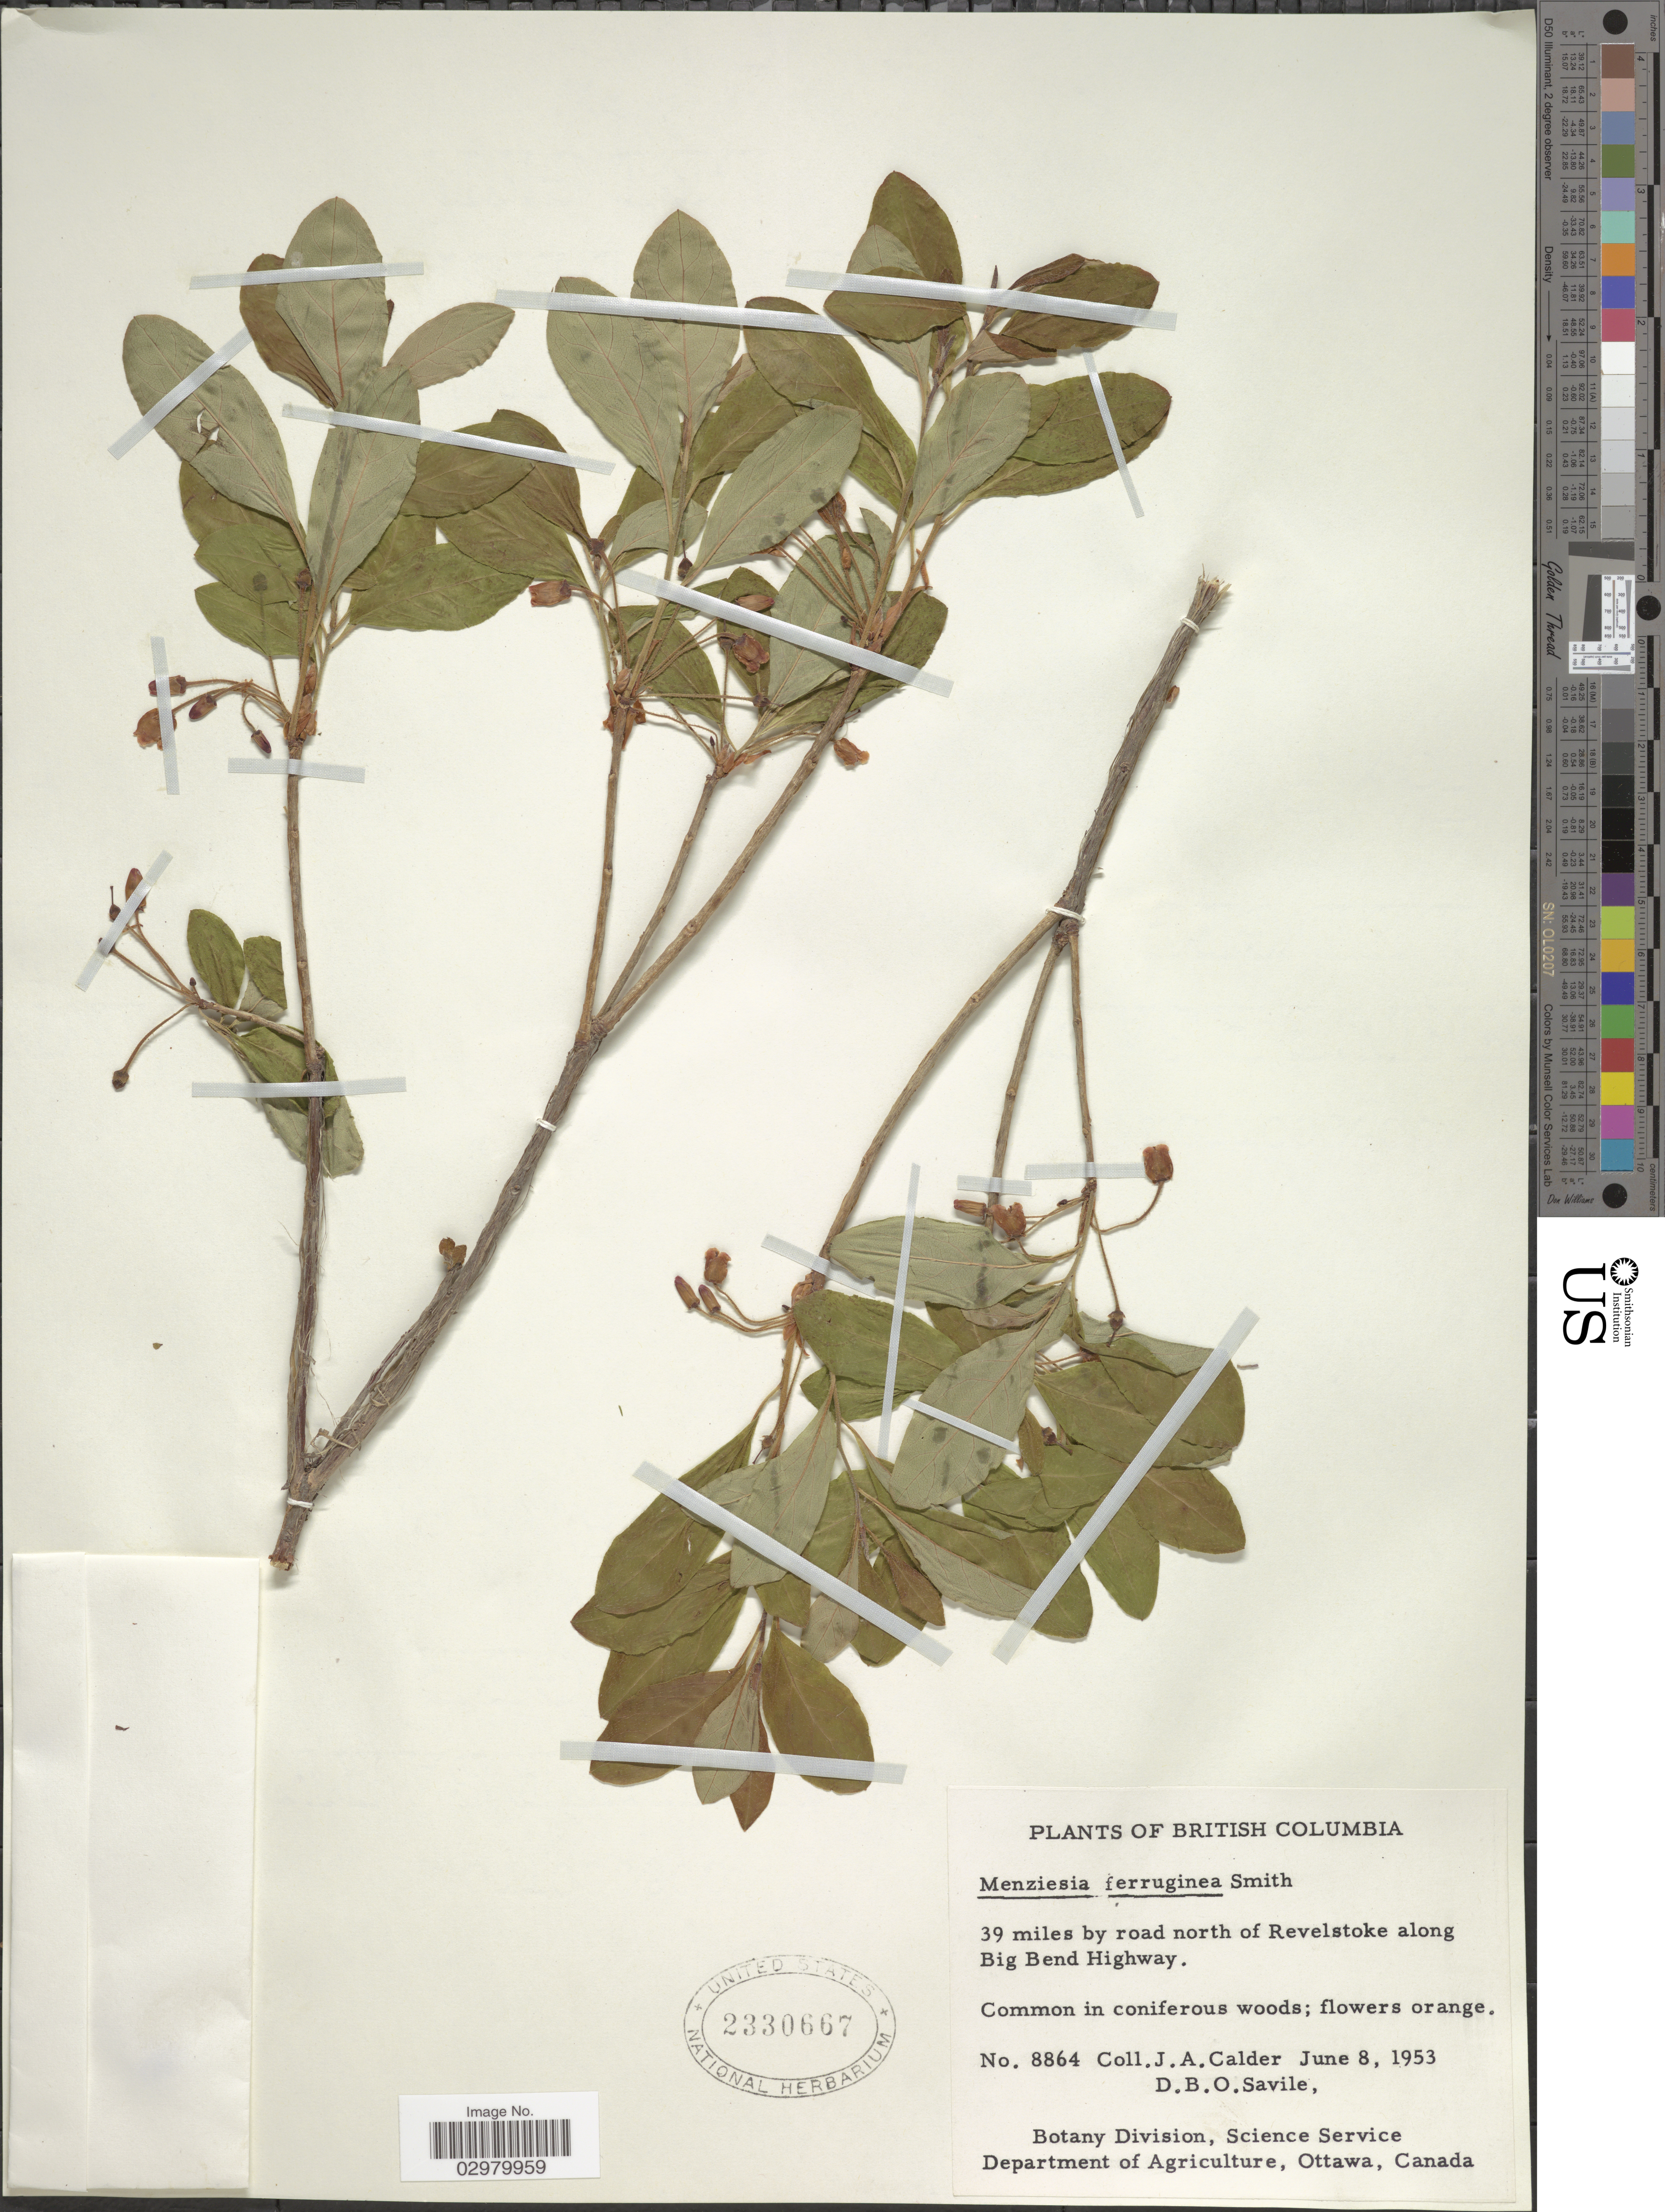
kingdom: Plantae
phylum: Tracheophyta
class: Magnoliopsida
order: Ericales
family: Ericaceae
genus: Menziesia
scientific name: Menziesia ferruginea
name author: Sm.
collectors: J. A. Calder & D. Savile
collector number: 8864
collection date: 1953-06-08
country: Canada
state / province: British Columbia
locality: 39 miles by road north of Revelstoke along Big Bend Highway.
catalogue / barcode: US 2330667